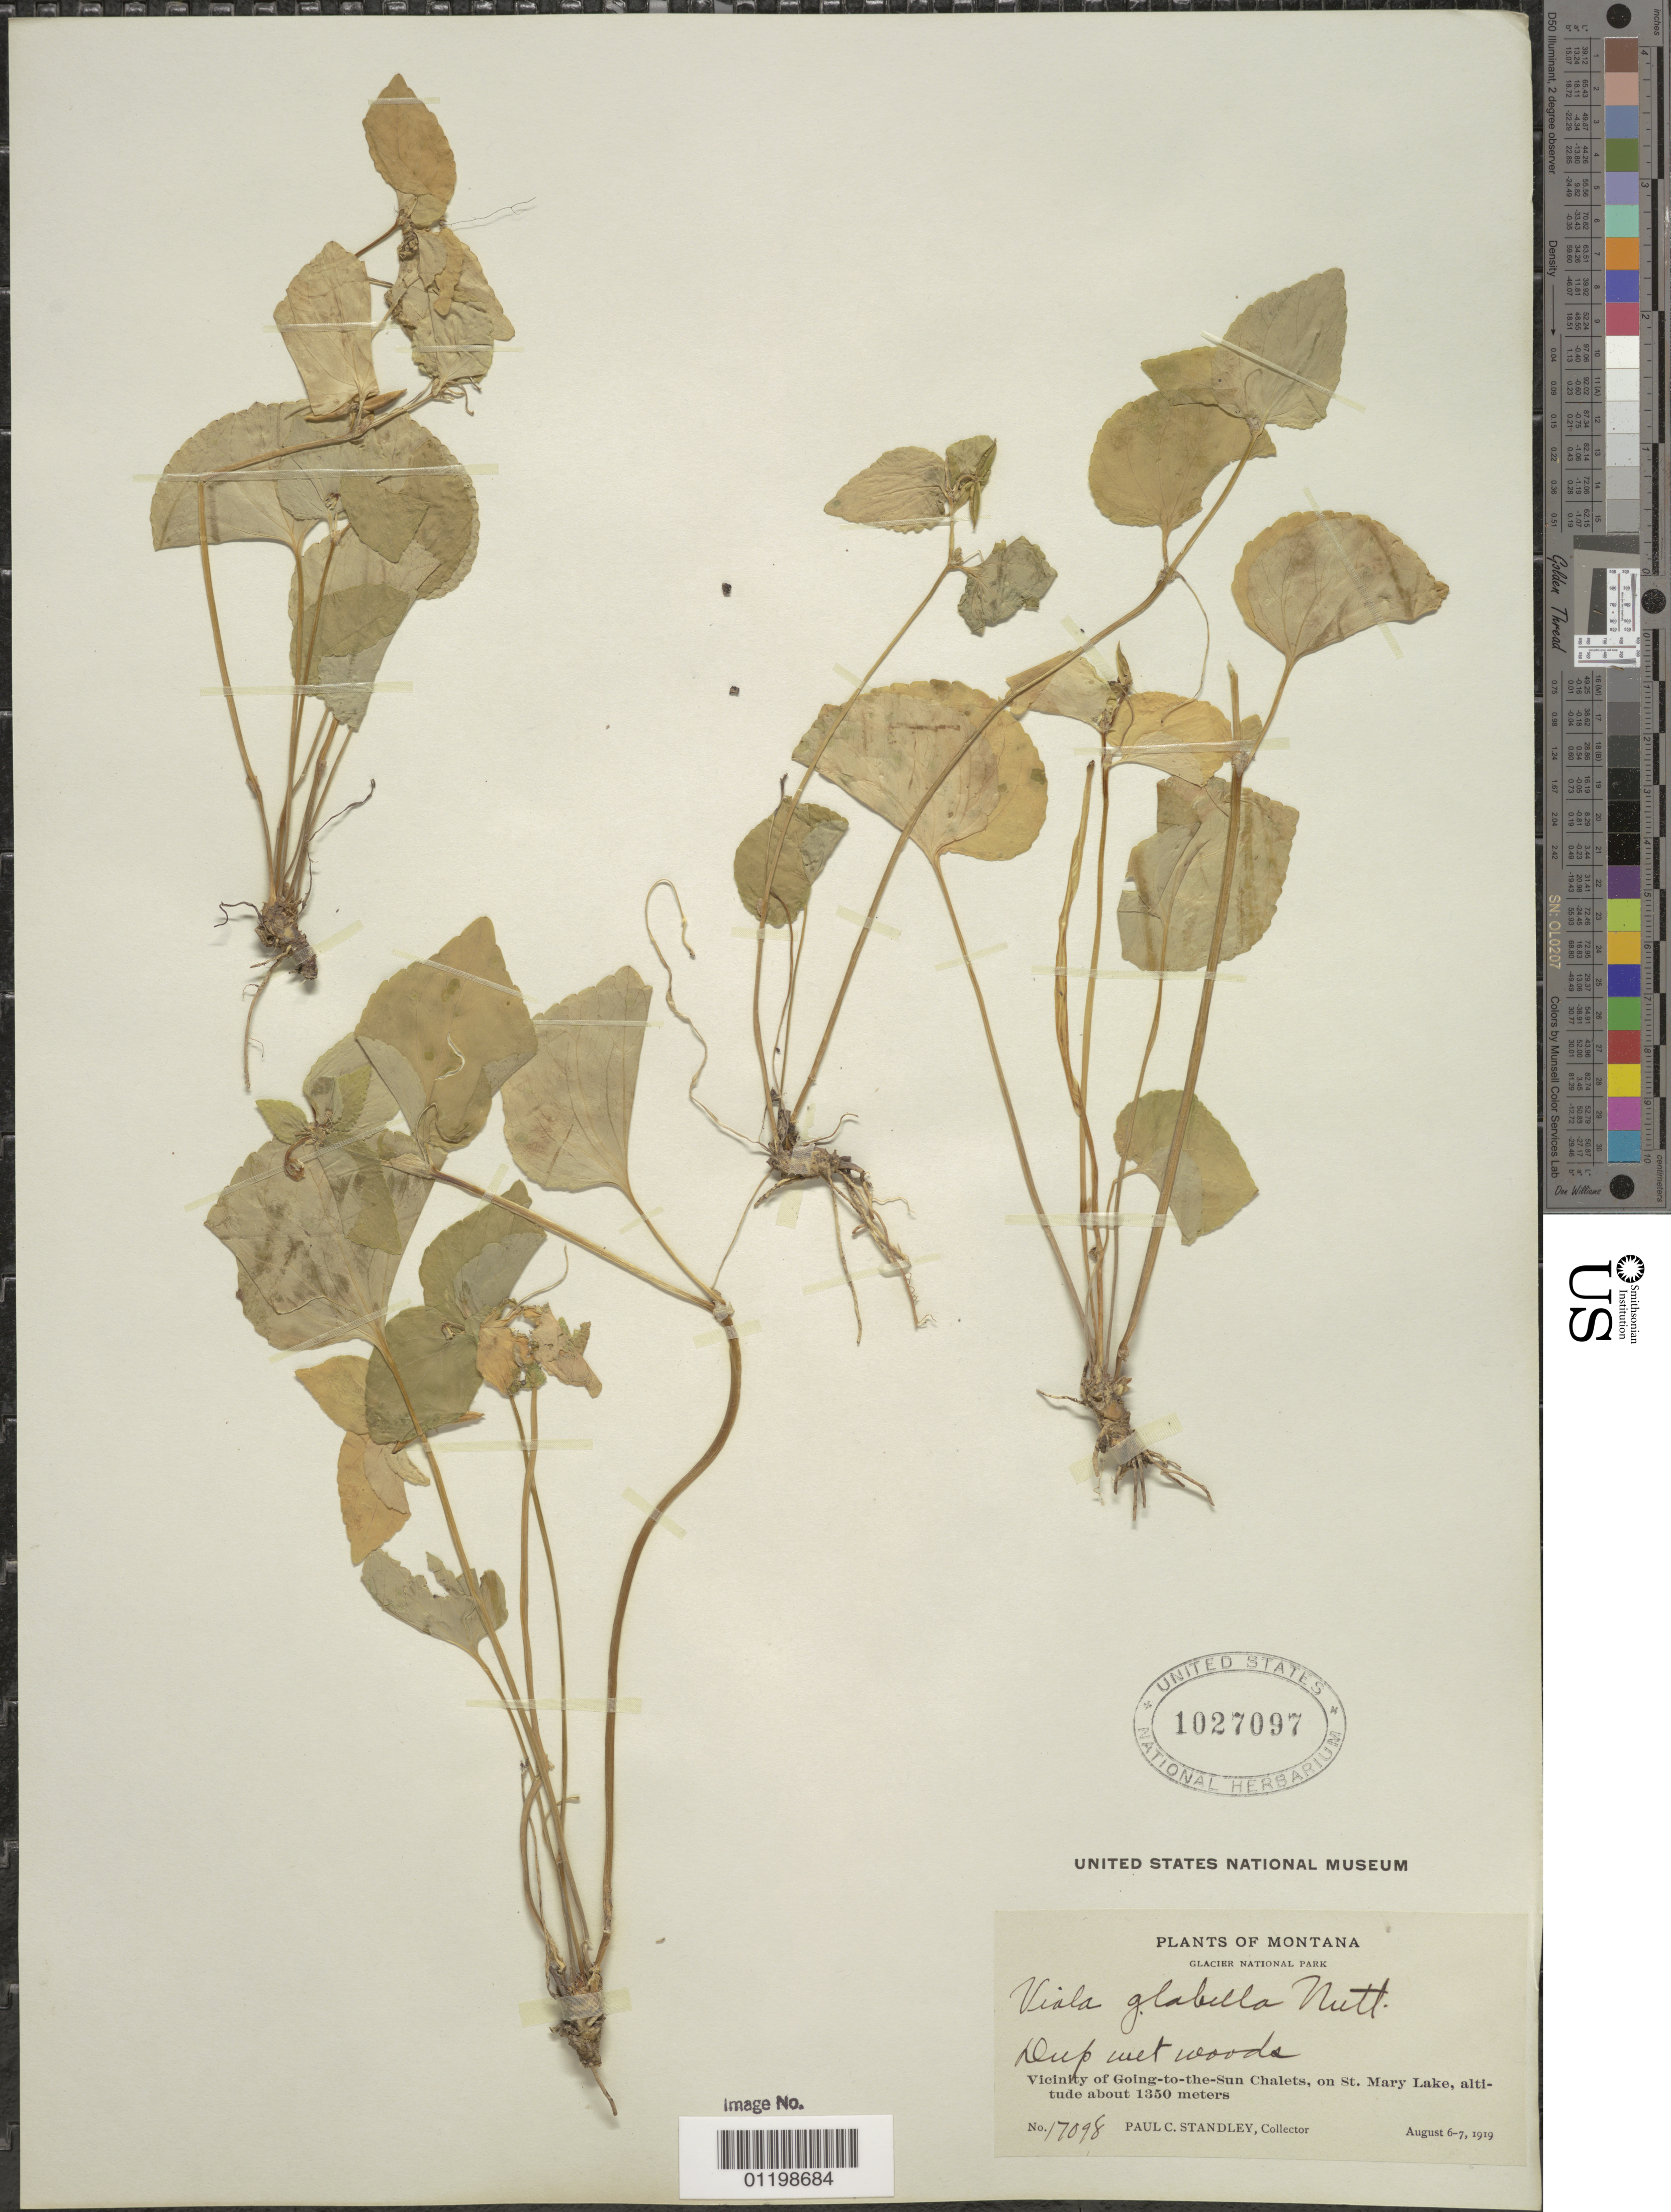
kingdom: Plantae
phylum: Tracheophyta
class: Magnoliopsida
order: Malpighiales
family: Violaceae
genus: Viola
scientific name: Viola glabella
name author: Nutt.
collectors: P. C. Standley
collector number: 17098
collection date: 1919-08-06,1919-08-07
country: United States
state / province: Montana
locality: Vicinity of Going- to- the- Sun Chalets, on St. Mary Lake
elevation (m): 1350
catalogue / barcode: US 1027097